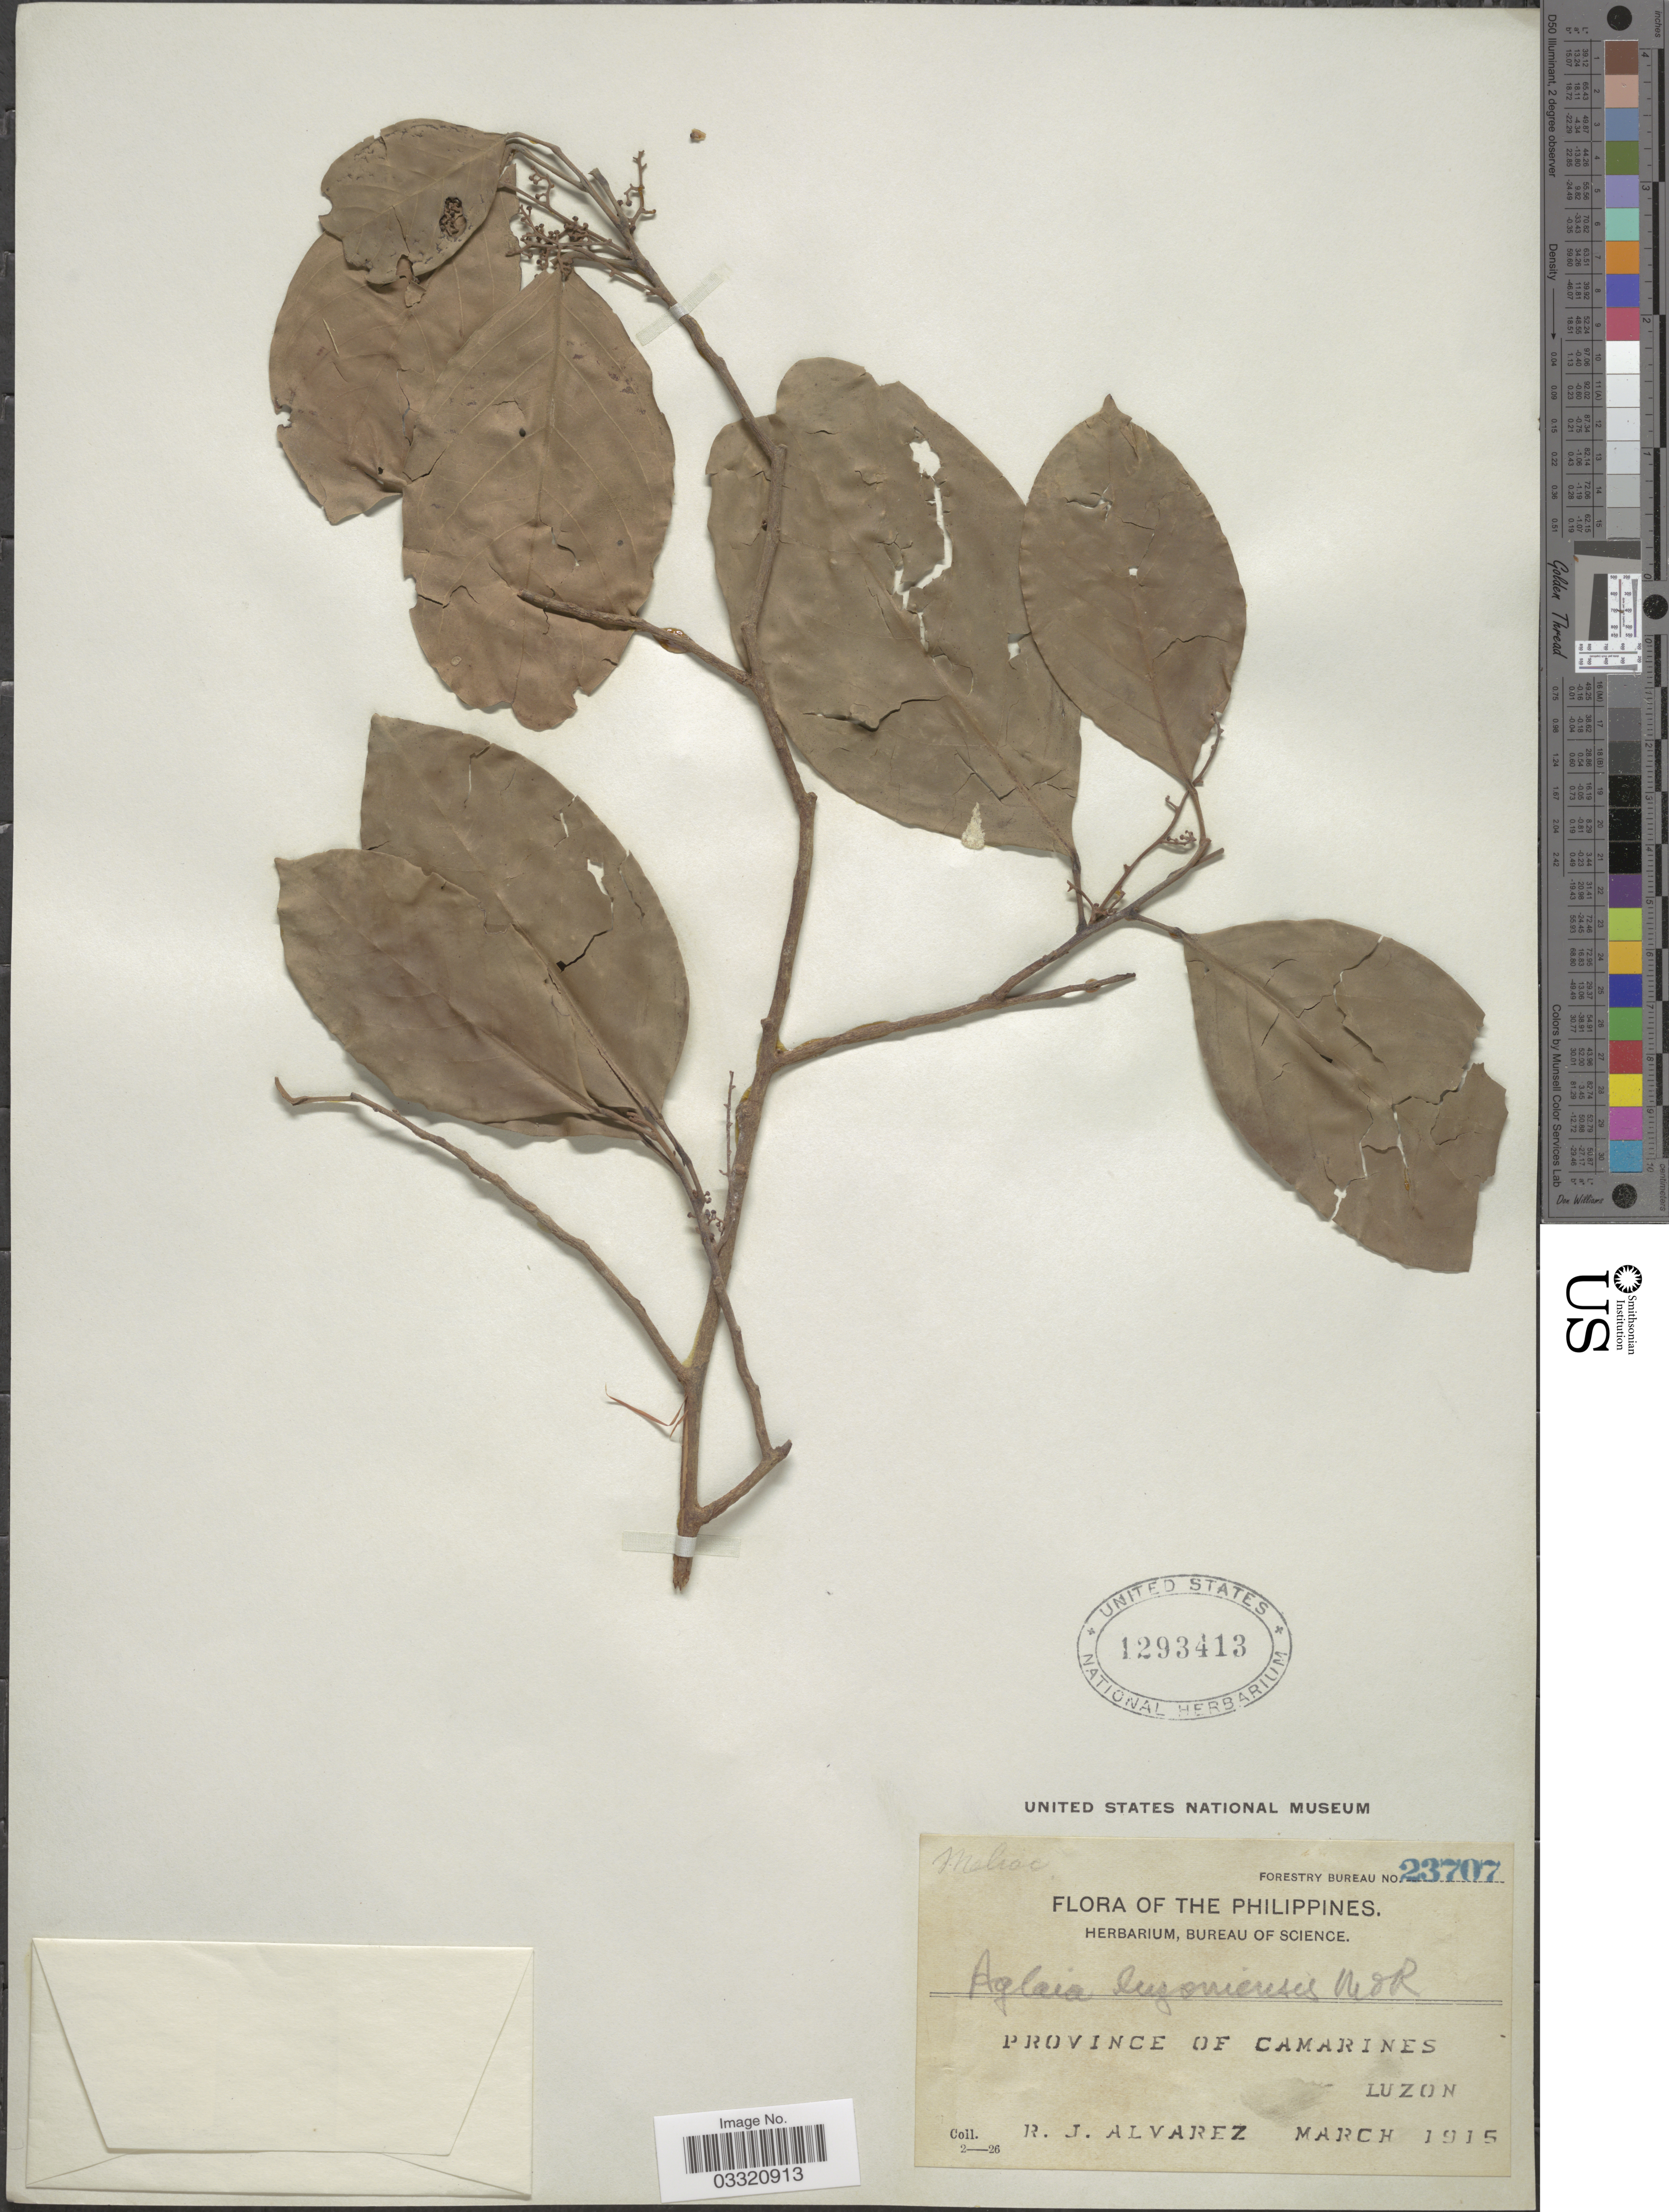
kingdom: Plantae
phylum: Tracheophyta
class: Magnoliopsida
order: Sapindales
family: Meliaceae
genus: Aglaia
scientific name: Aglaia luzoniensis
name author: (S. Vidal) Merr. & Rolfe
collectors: R. Alvarez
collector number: Forestry Bureau 23707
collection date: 1915-03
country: Philippines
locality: Province of Camarines, Luzon.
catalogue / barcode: US 1293413